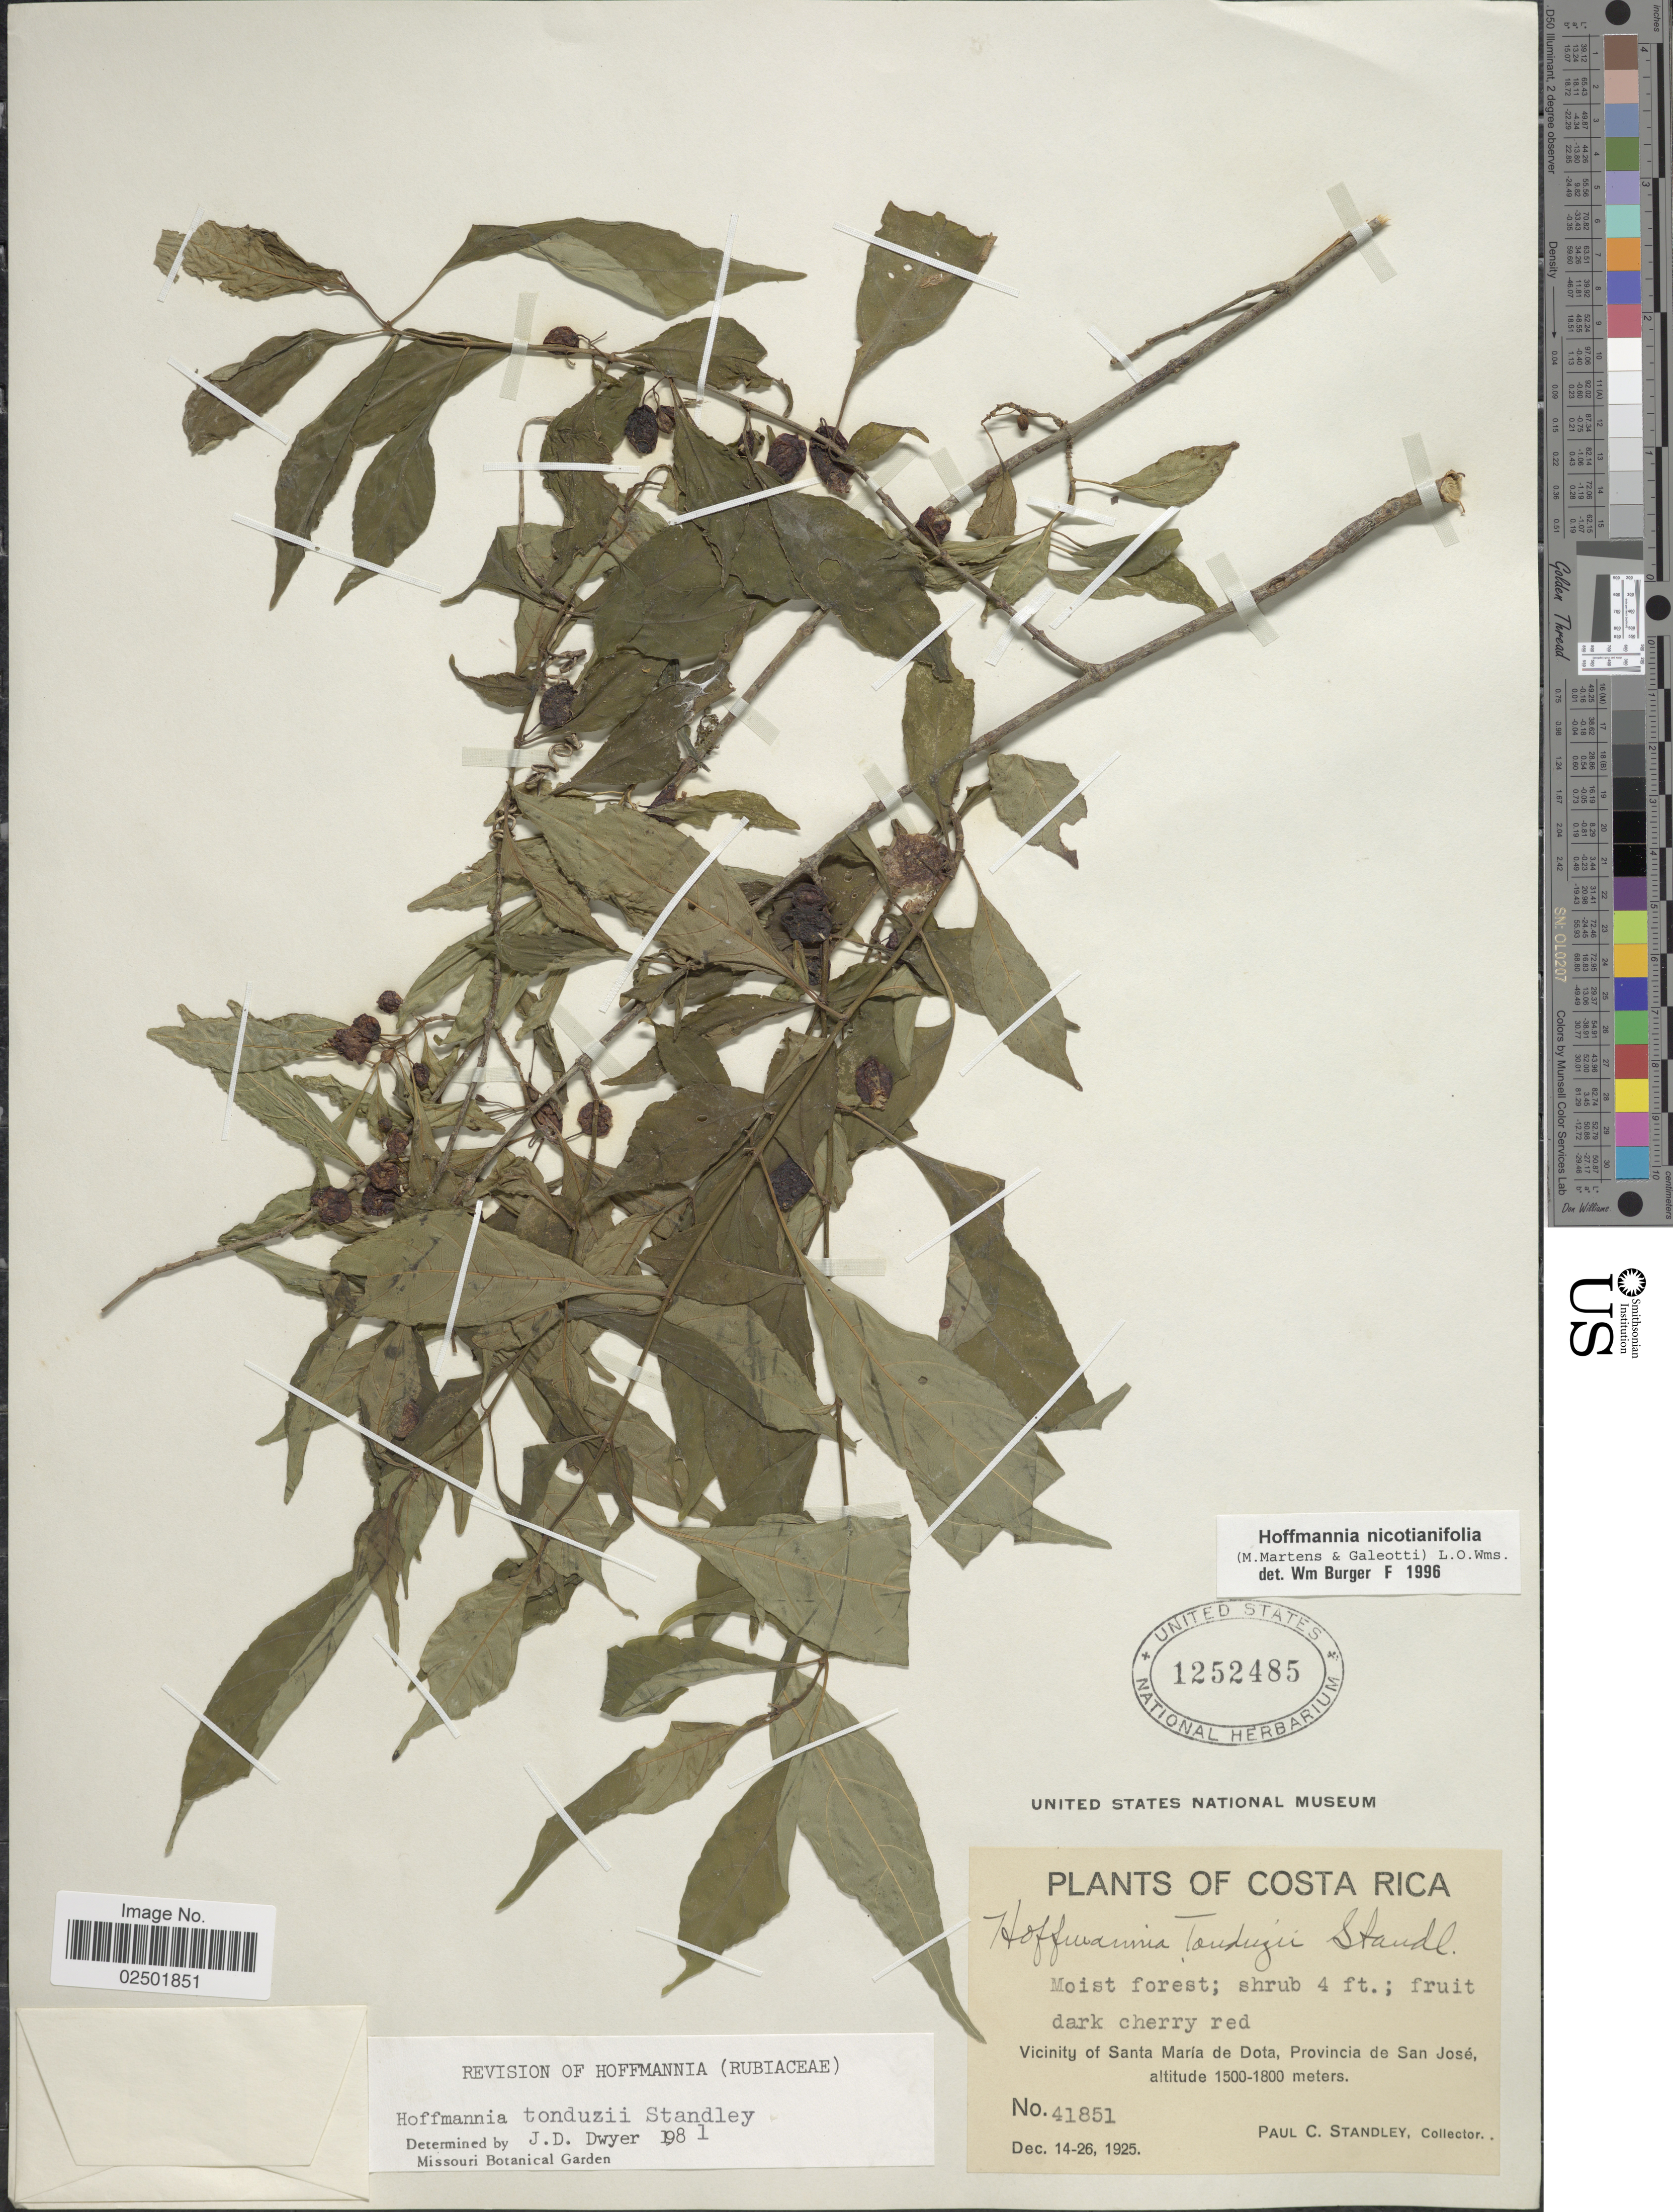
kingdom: Plantae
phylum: Tracheophyta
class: Magnoliopsida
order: Gentianales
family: Rubiaceae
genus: Hoffmannia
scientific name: Hoffmannia nicotianifolia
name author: (M. Martens & Galeoti) L.O. Williams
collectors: P. C. Standley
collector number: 41851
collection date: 1925-12-14/1925-12-26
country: Costa Rica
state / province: San José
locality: Vicinity of Santa María de Dota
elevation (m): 1500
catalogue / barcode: US 1252485